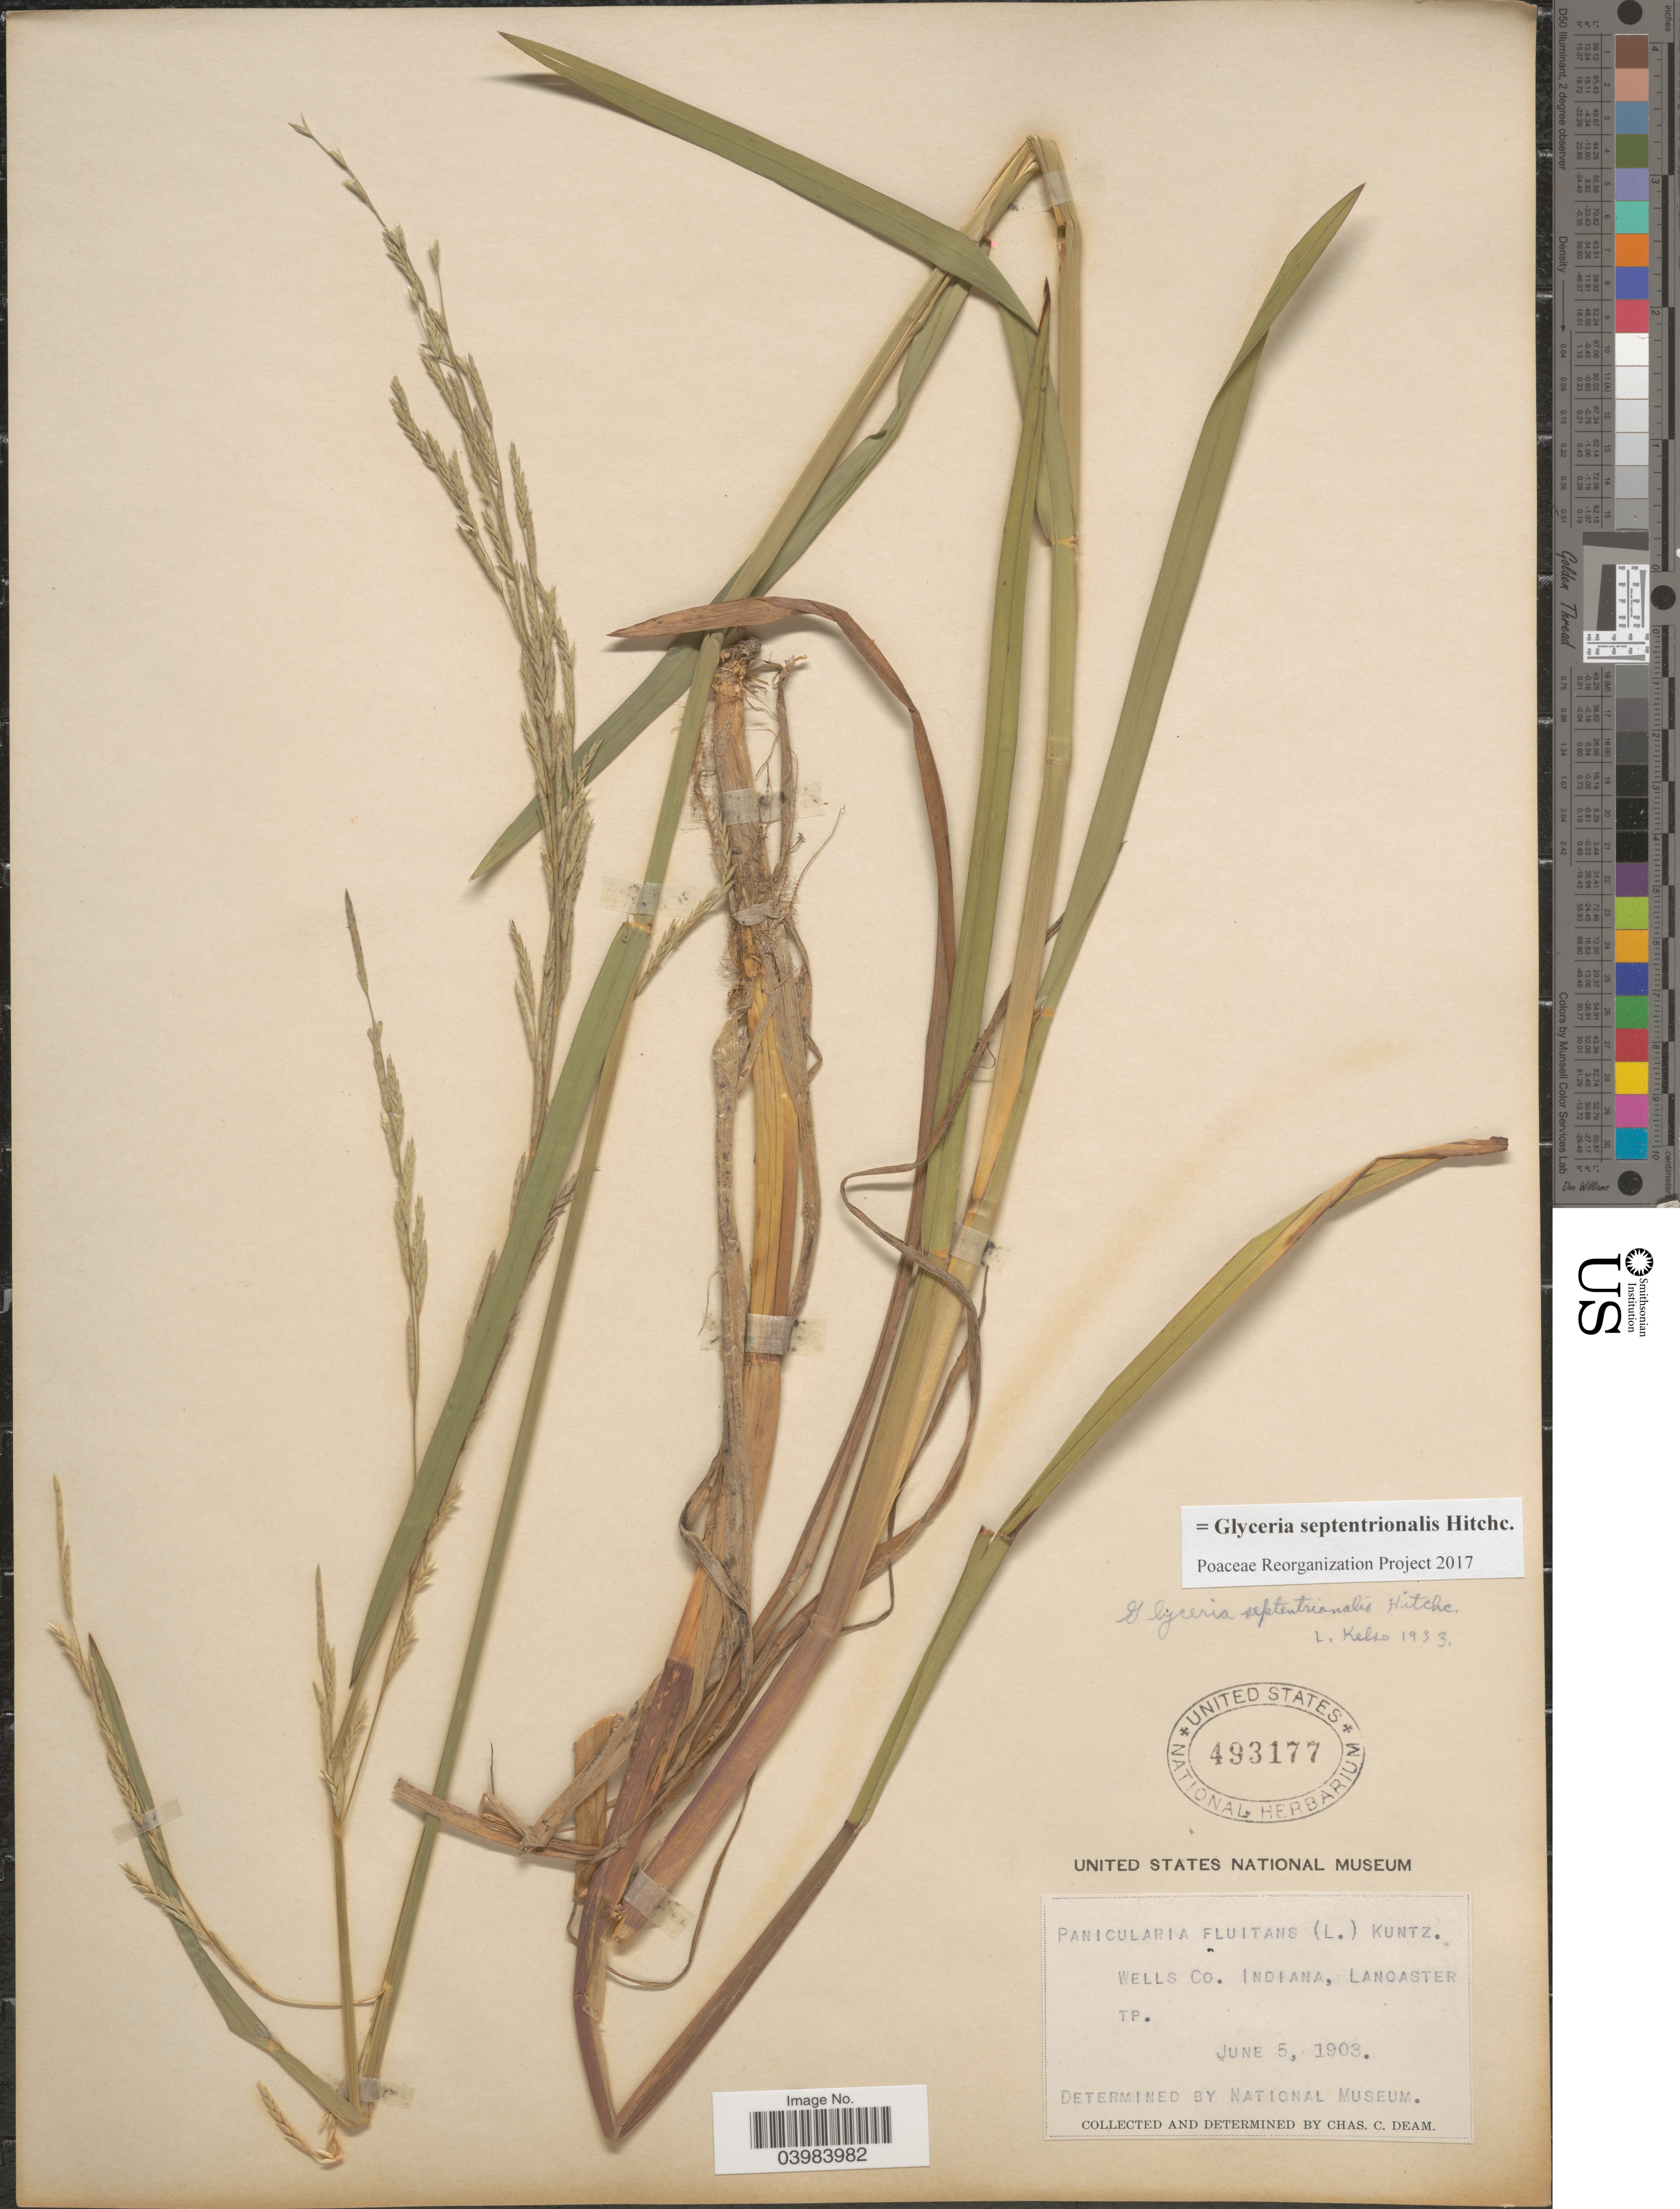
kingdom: Plantae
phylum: Tracheophyta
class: Liliopsida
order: Poales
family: Poaceae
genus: Glyceria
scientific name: Glyceria septentrionalis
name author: Hitchc.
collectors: C. C. Deam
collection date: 1903-06-05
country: United States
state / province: Indiana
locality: Wells Co. Lancaster Tp.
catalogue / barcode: US 493177